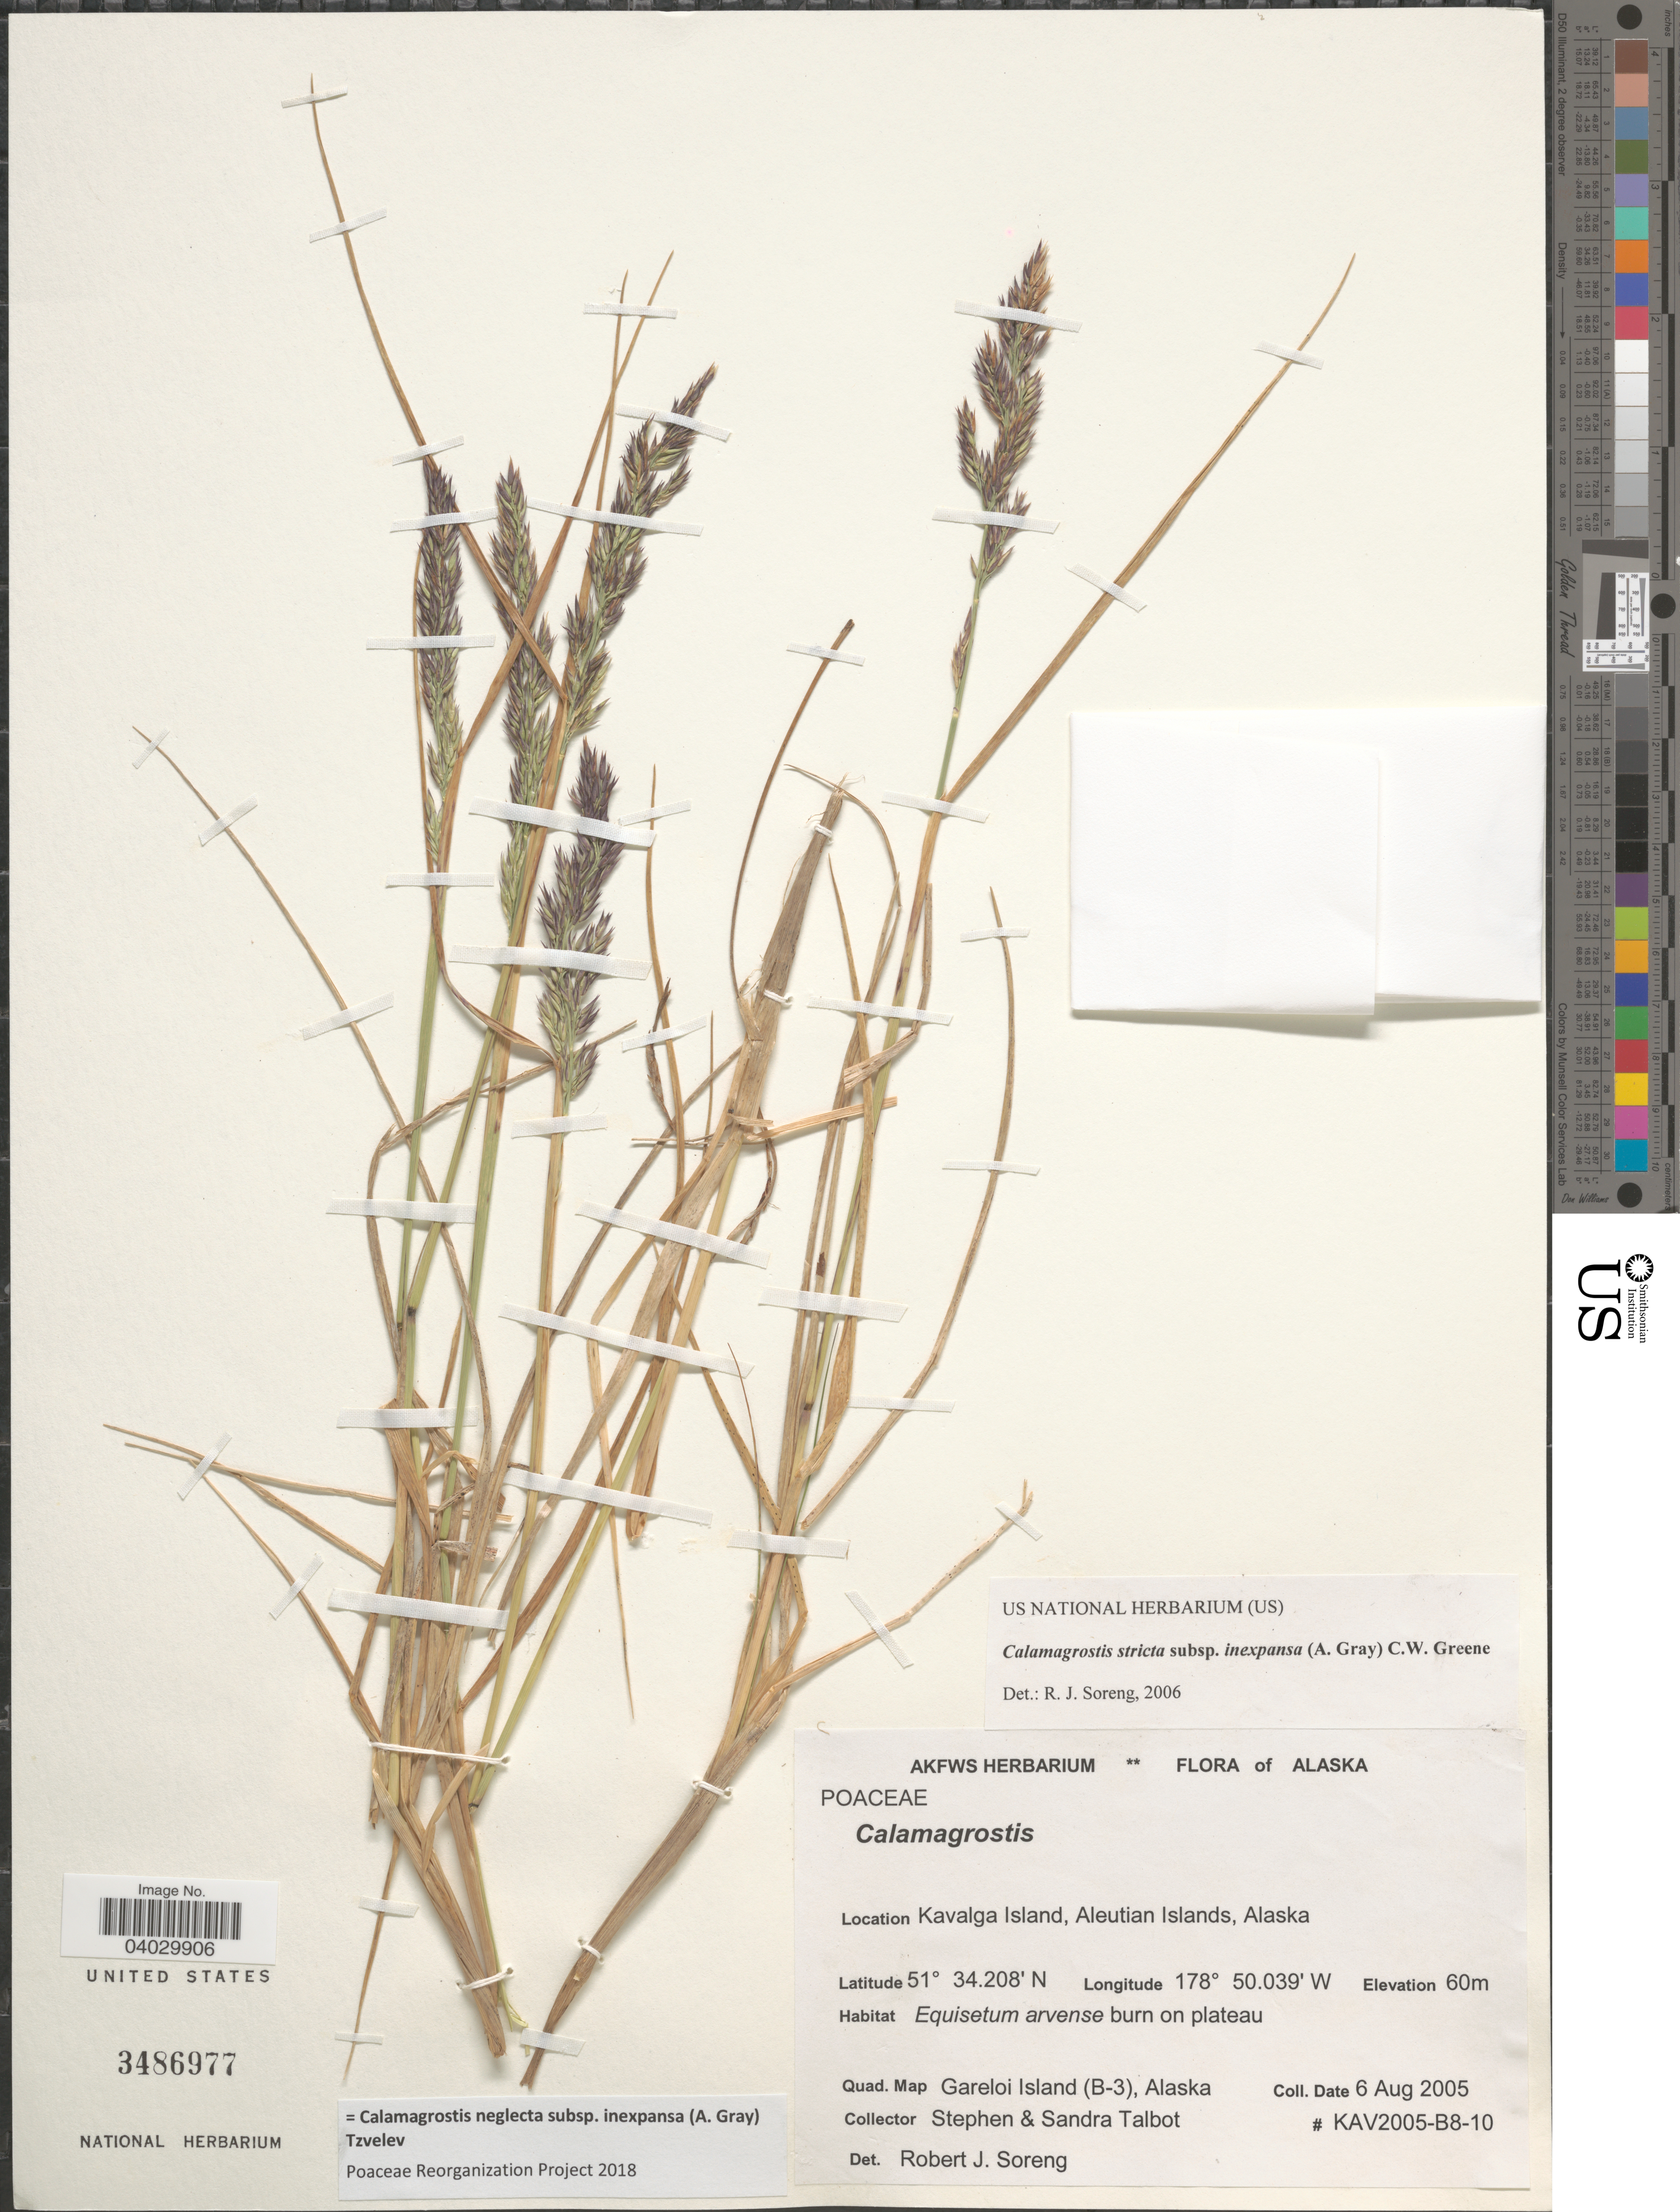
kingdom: Plantae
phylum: Tracheophyta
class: Liliopsida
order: Poales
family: Poaceae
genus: Calamagrostis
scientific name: Calamagrostis neglecta subsp. inexpansa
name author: (A. Gray) Tzvelev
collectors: S. S. Talbot & S. Talbot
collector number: KAV2005-B8-10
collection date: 2005-08-06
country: United States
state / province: Alaska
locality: Kavalga Island, Aleutian Islands. Quad. Map Gareloi Island (B-3).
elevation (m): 60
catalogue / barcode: US 3486977